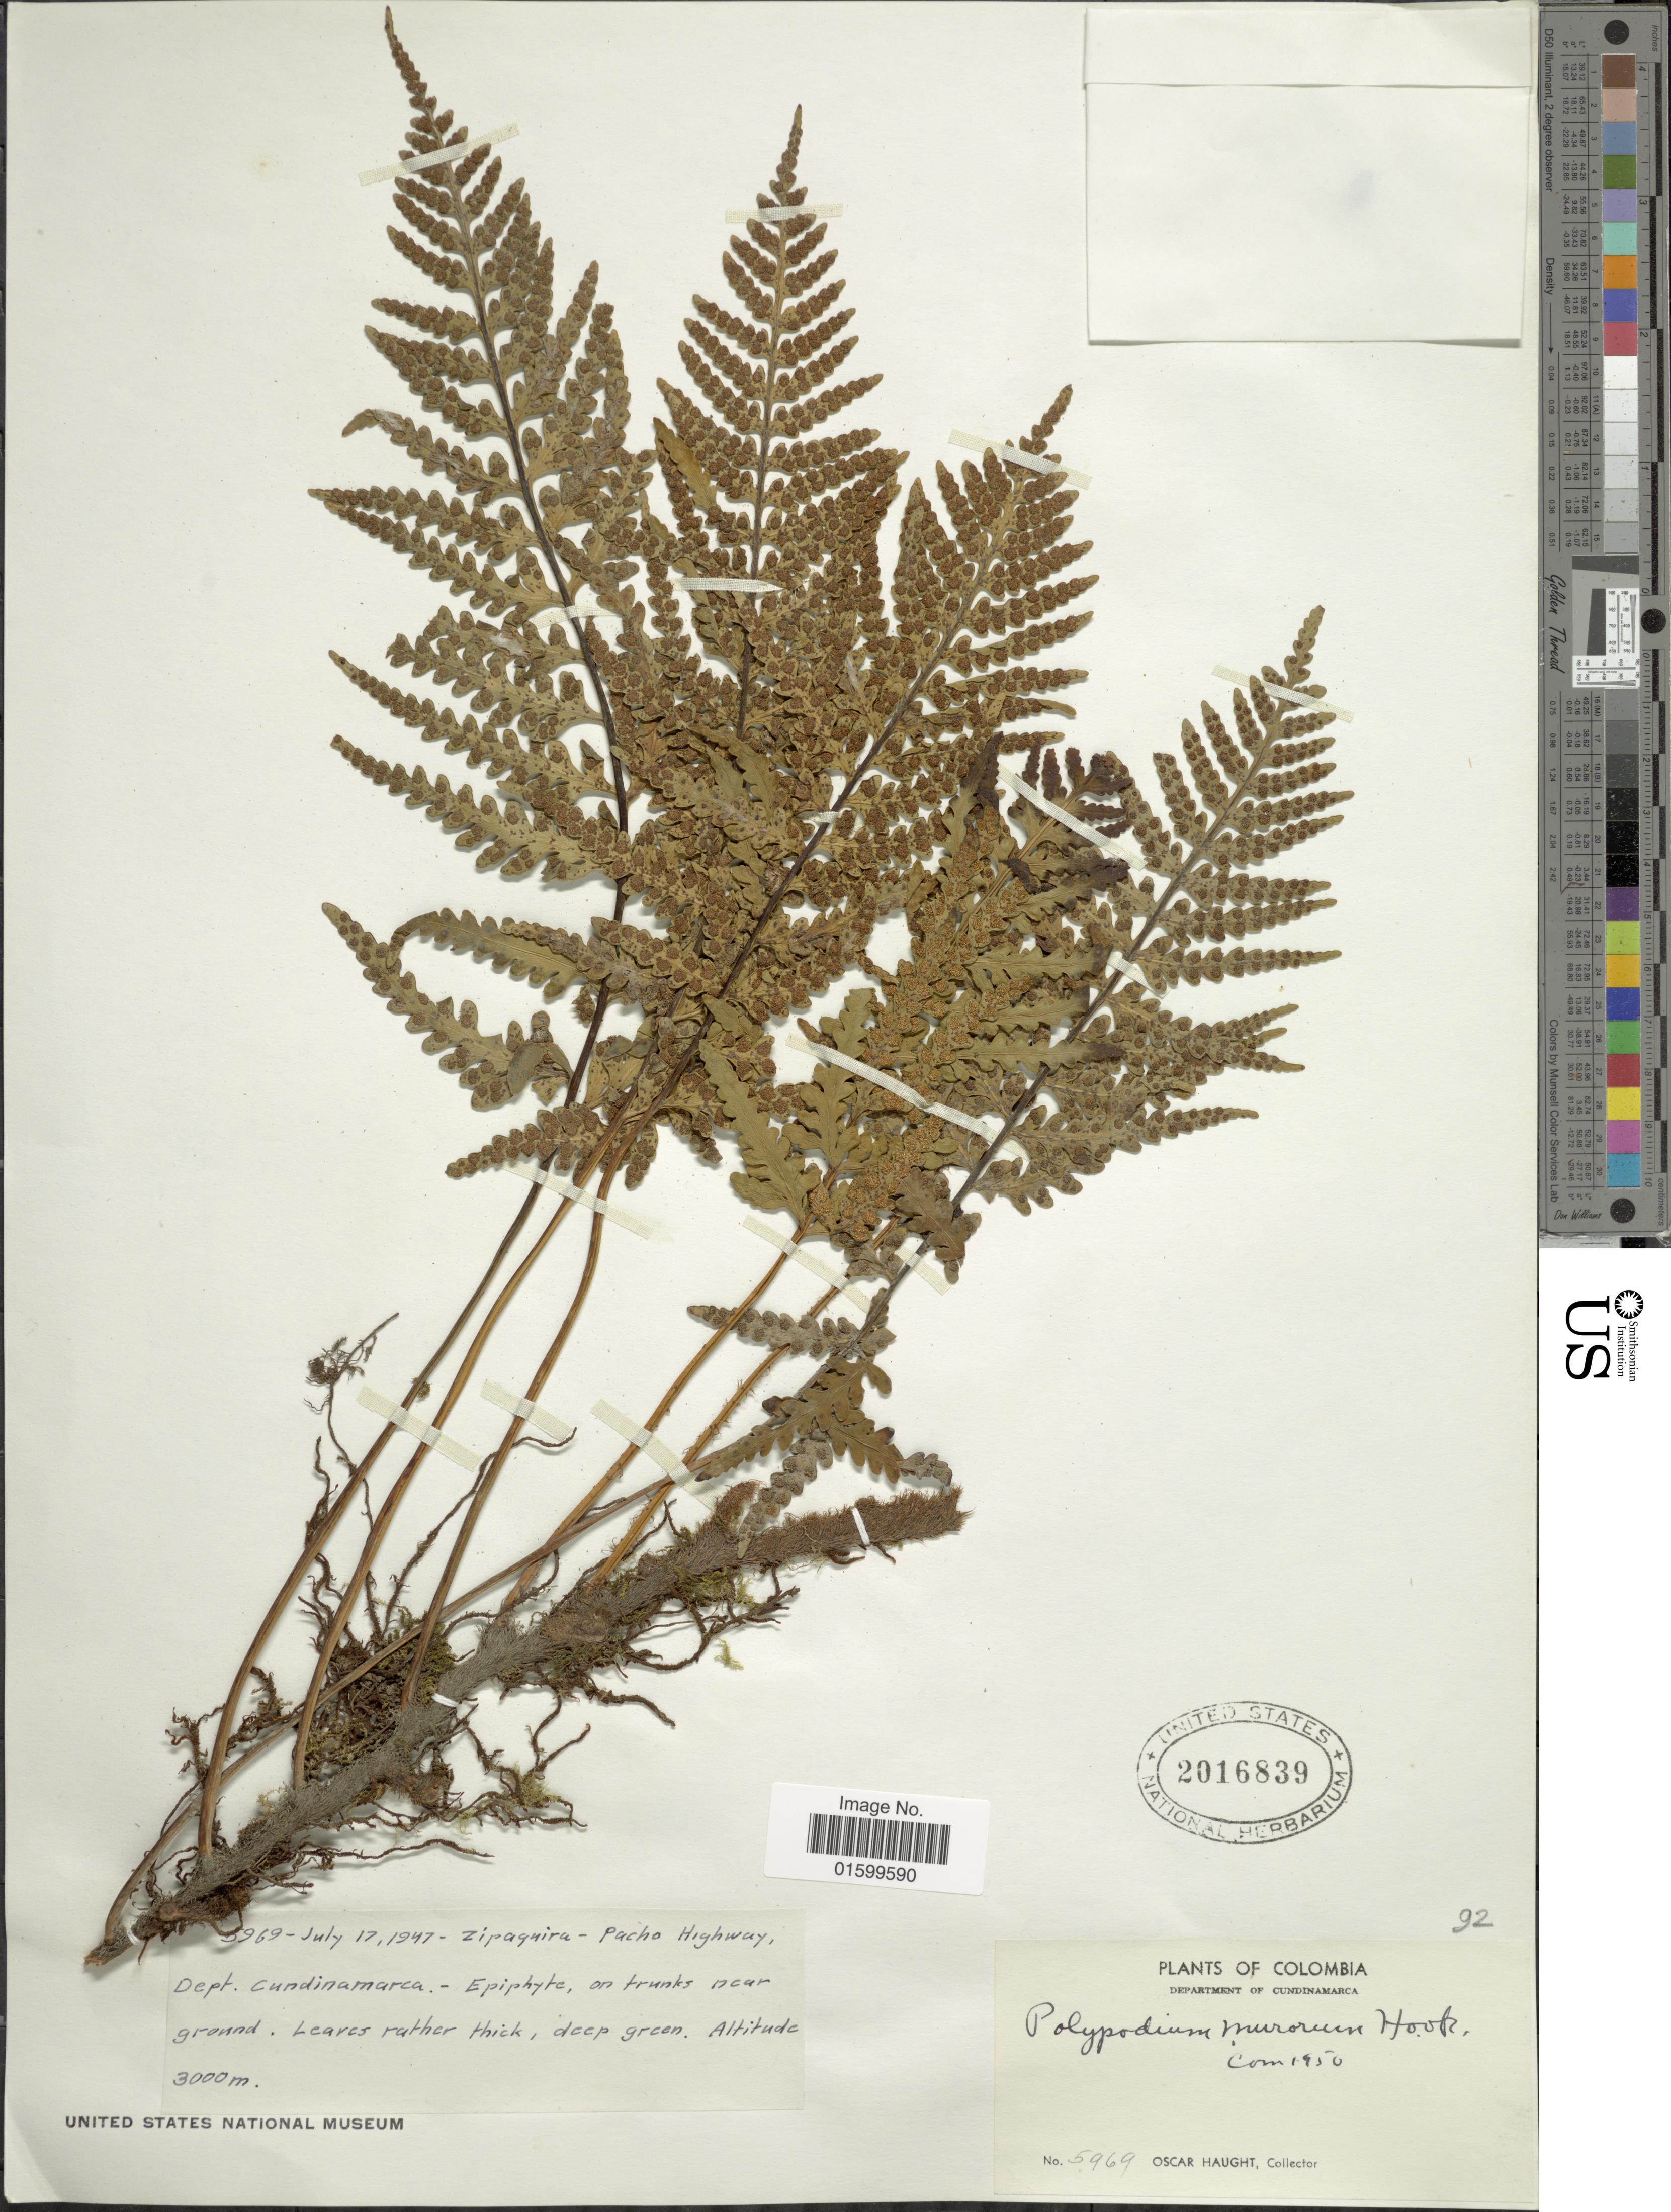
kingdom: Plantae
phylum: Tracheophyta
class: Polypodiopsida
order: Polypodiales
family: Polypodiaceae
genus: Pleopeltis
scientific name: Pleopeltis murorum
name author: (Hook.) A.R. Sm. & Tejero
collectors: O. Haught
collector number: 5969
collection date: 1947-07-17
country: Colombia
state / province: Cundinamarca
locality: Department of Cundinamarca, Zipaquira-Pacha Highway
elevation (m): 3000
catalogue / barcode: US 2016839